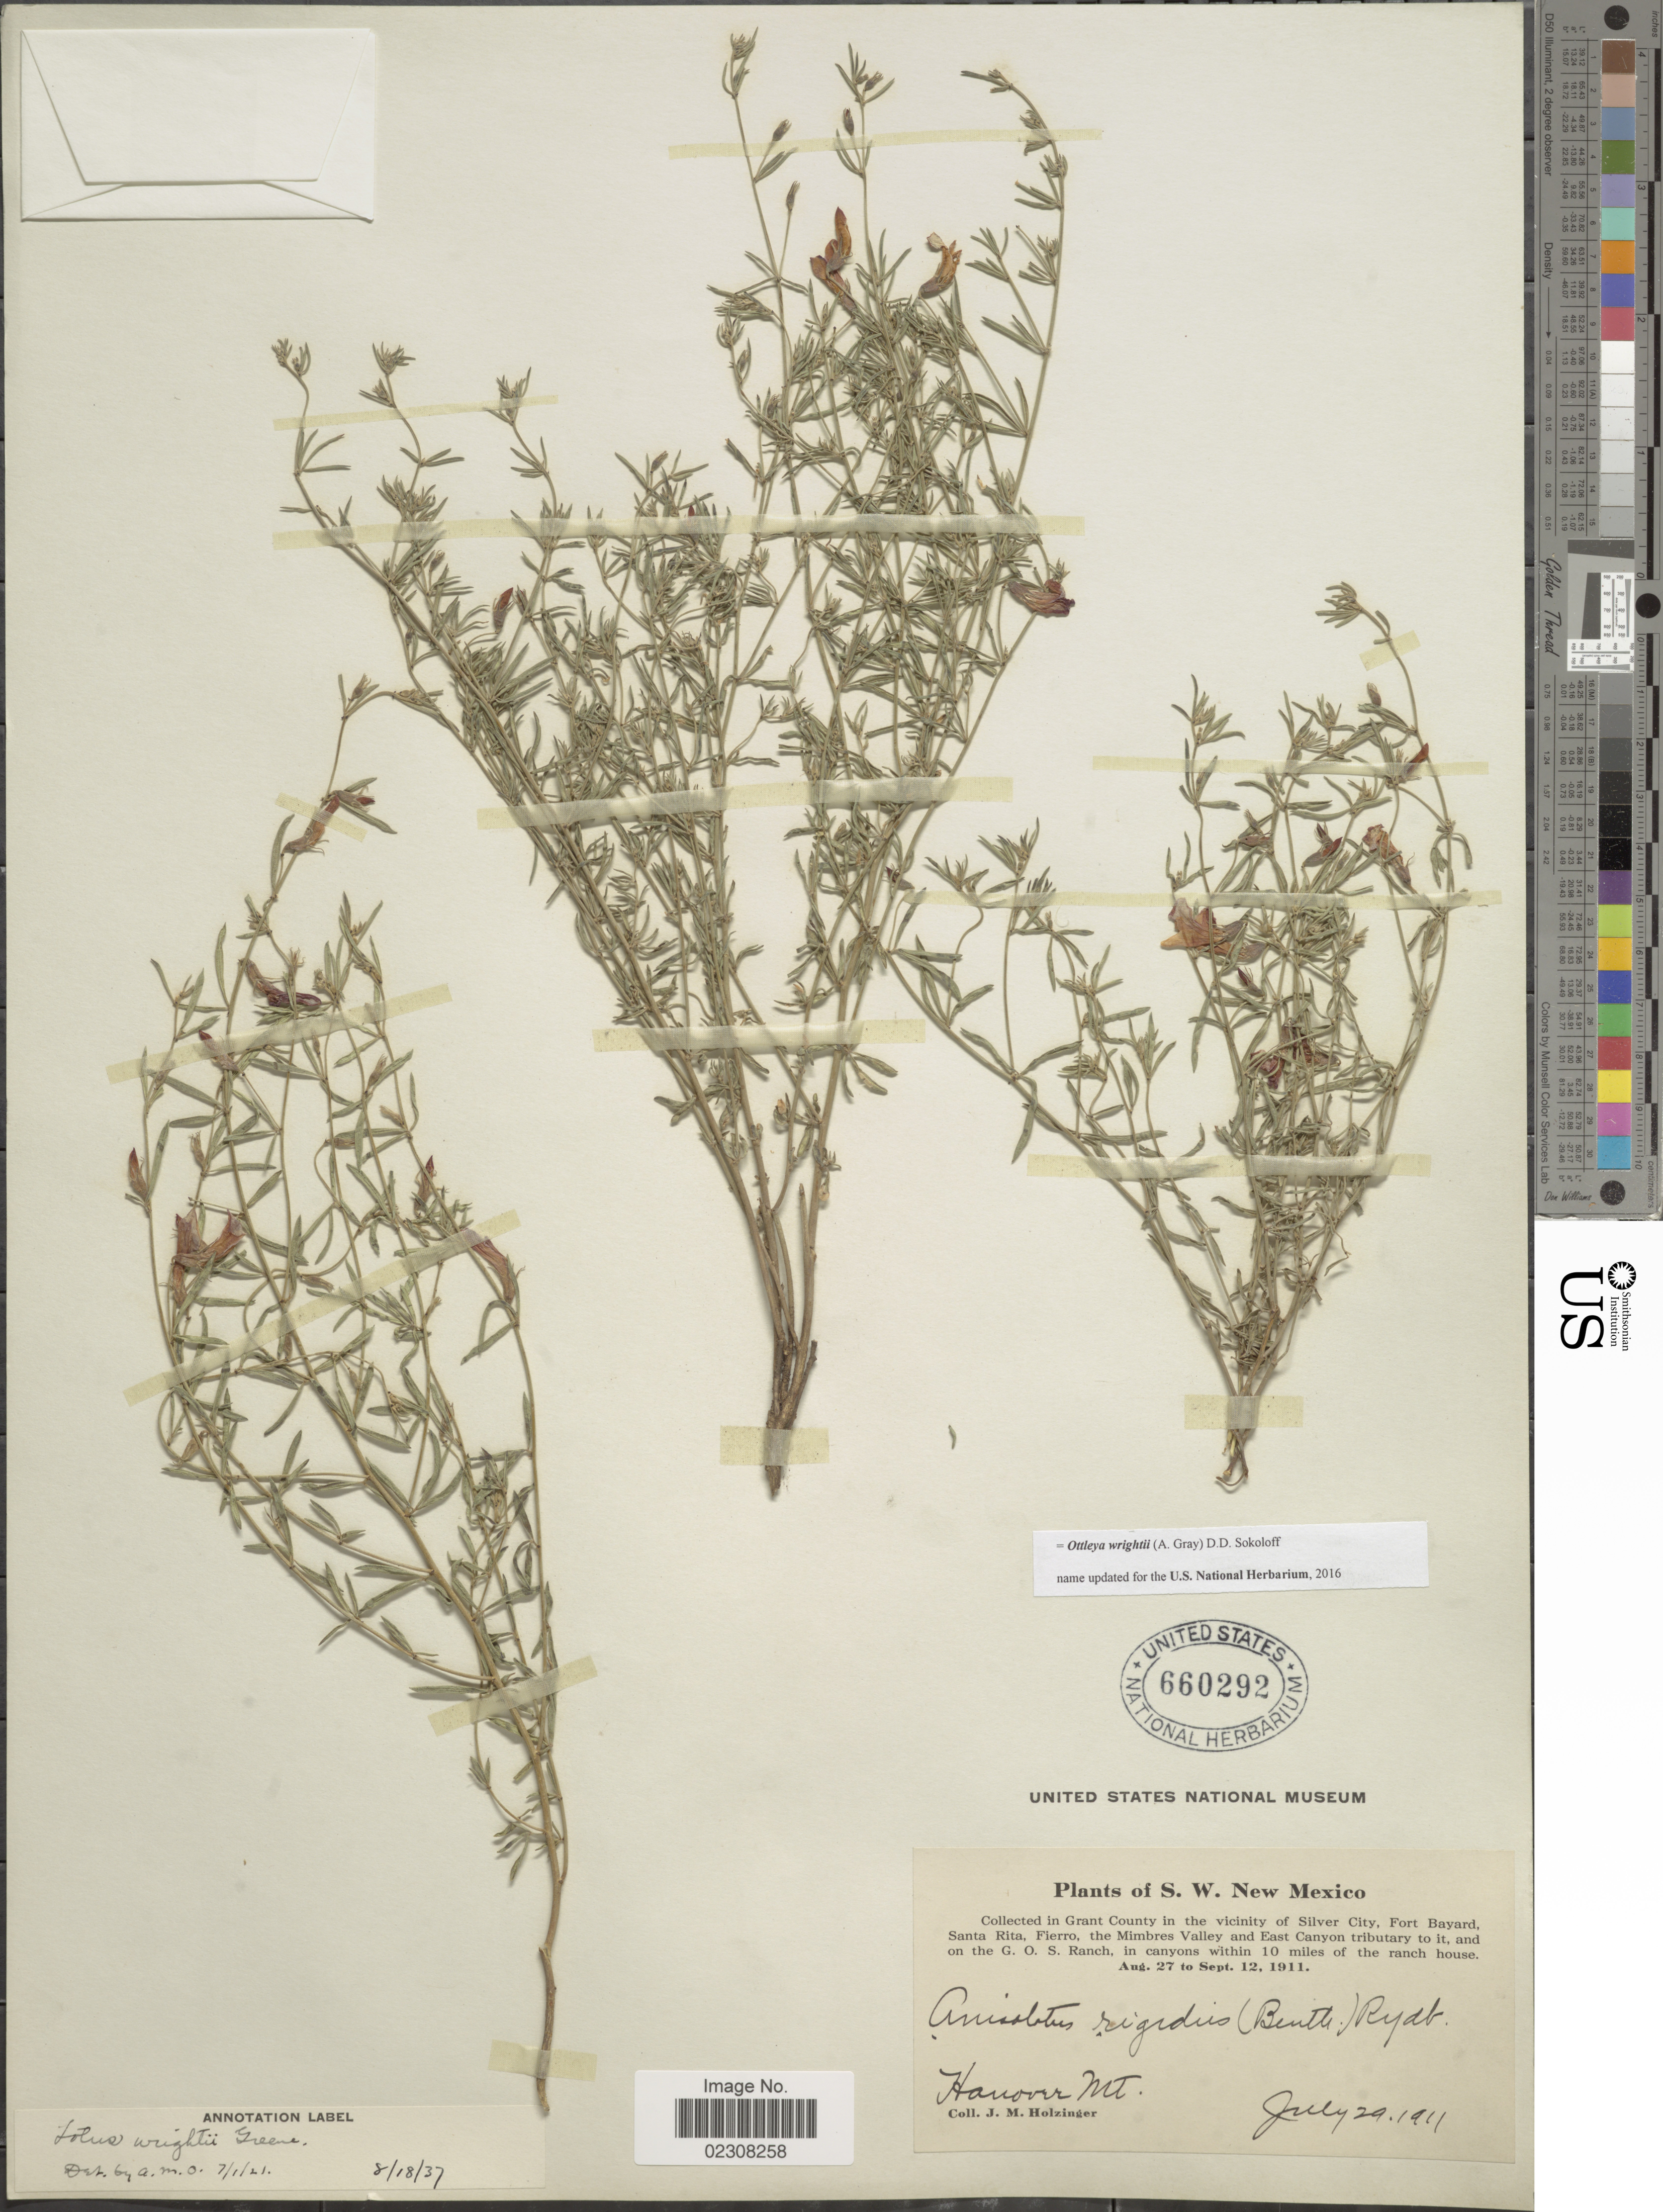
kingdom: Plantae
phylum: Tracheophyta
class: Magnoliopsida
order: Fabales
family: Fabaceae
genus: Ottleya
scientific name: Ottleya wrightii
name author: (A. Gray) D.D. Sokoloff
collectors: J. M. Holzinger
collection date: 1911-08-27/1911-09-12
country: United States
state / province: New Mexico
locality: S.W New Mexico, Grant County in the vicinity of Silver City, Fort Bayard, Santa Rita, Fierro, in the Mimbres Valley and East Canyon tributary to it, and the G.O.S Ranch, in canyons within 10 miles of the ranch house, Hanover Mt.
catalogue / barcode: US 660292